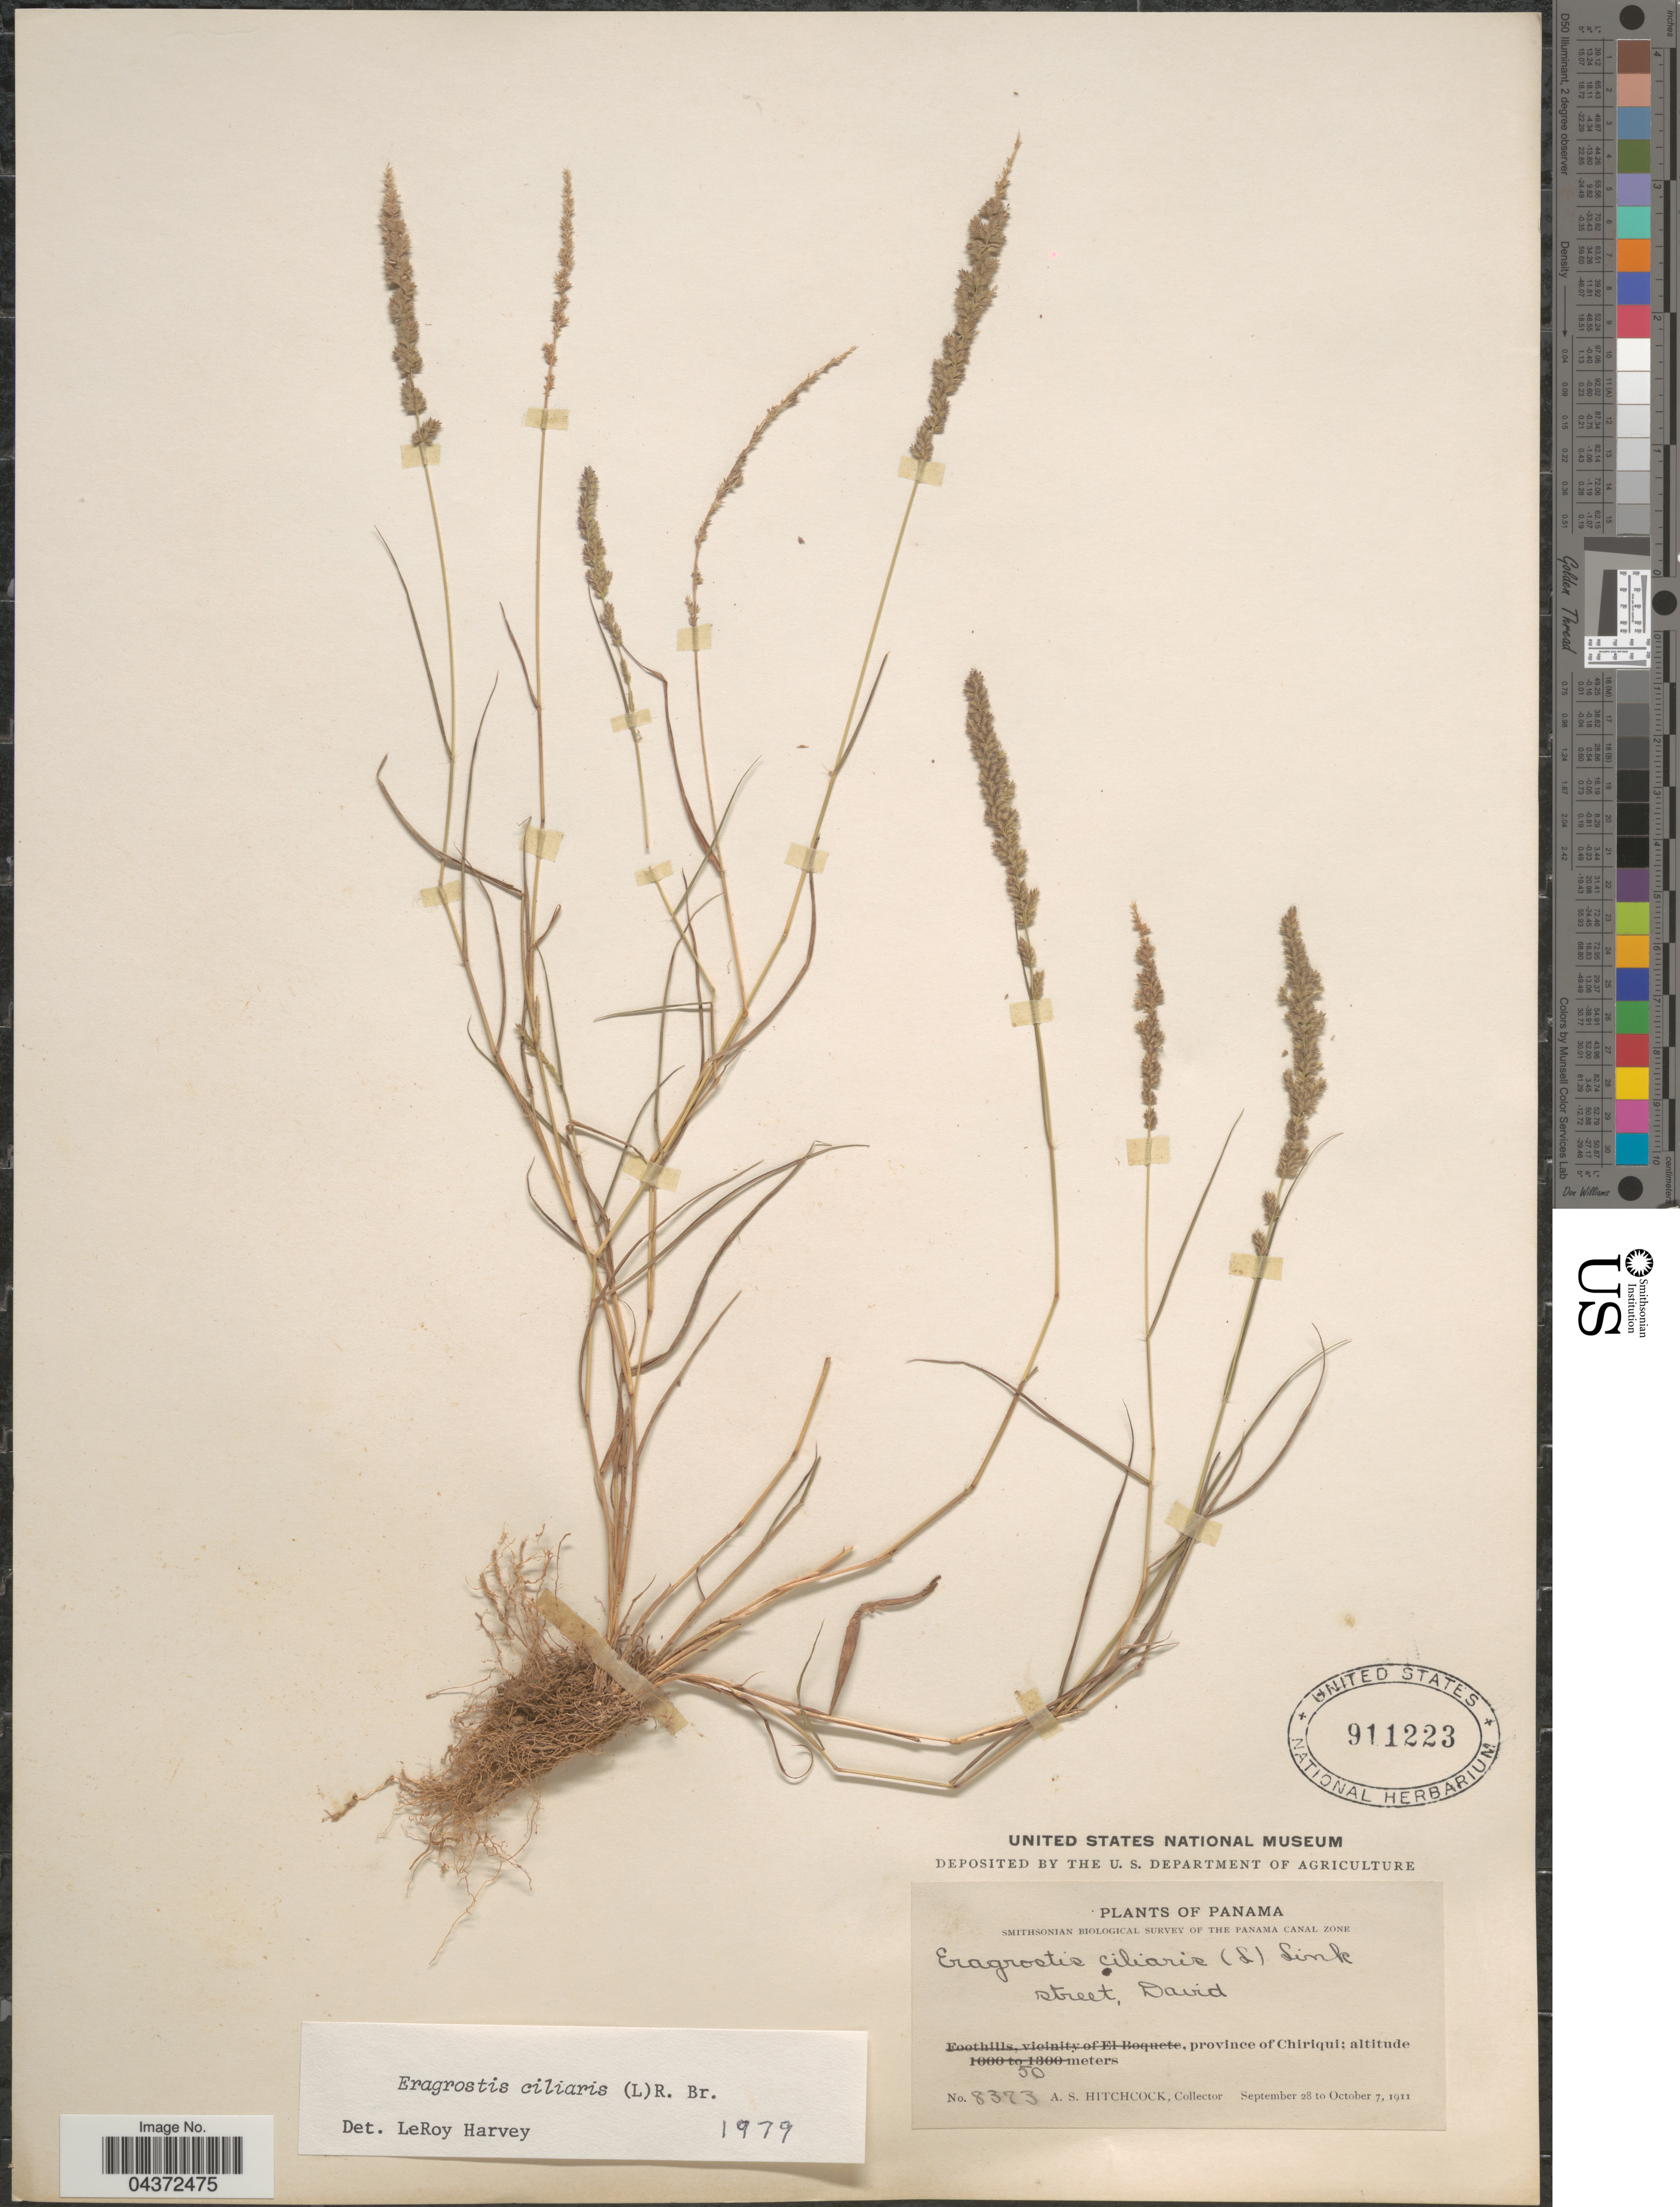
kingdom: Plantae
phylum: Tracheophyta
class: Liliopsida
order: Poales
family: Poaceae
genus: Eragrostis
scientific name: Eragrostis ciliaris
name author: (L.) R. Br.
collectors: A. S. Hitchcock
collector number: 8373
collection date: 1911-09-28/1911-10-07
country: Panama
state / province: Chiriqui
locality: Smithsonian Biological Survey of the Panama Canal Zone. Street David.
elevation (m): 50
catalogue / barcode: US 911223